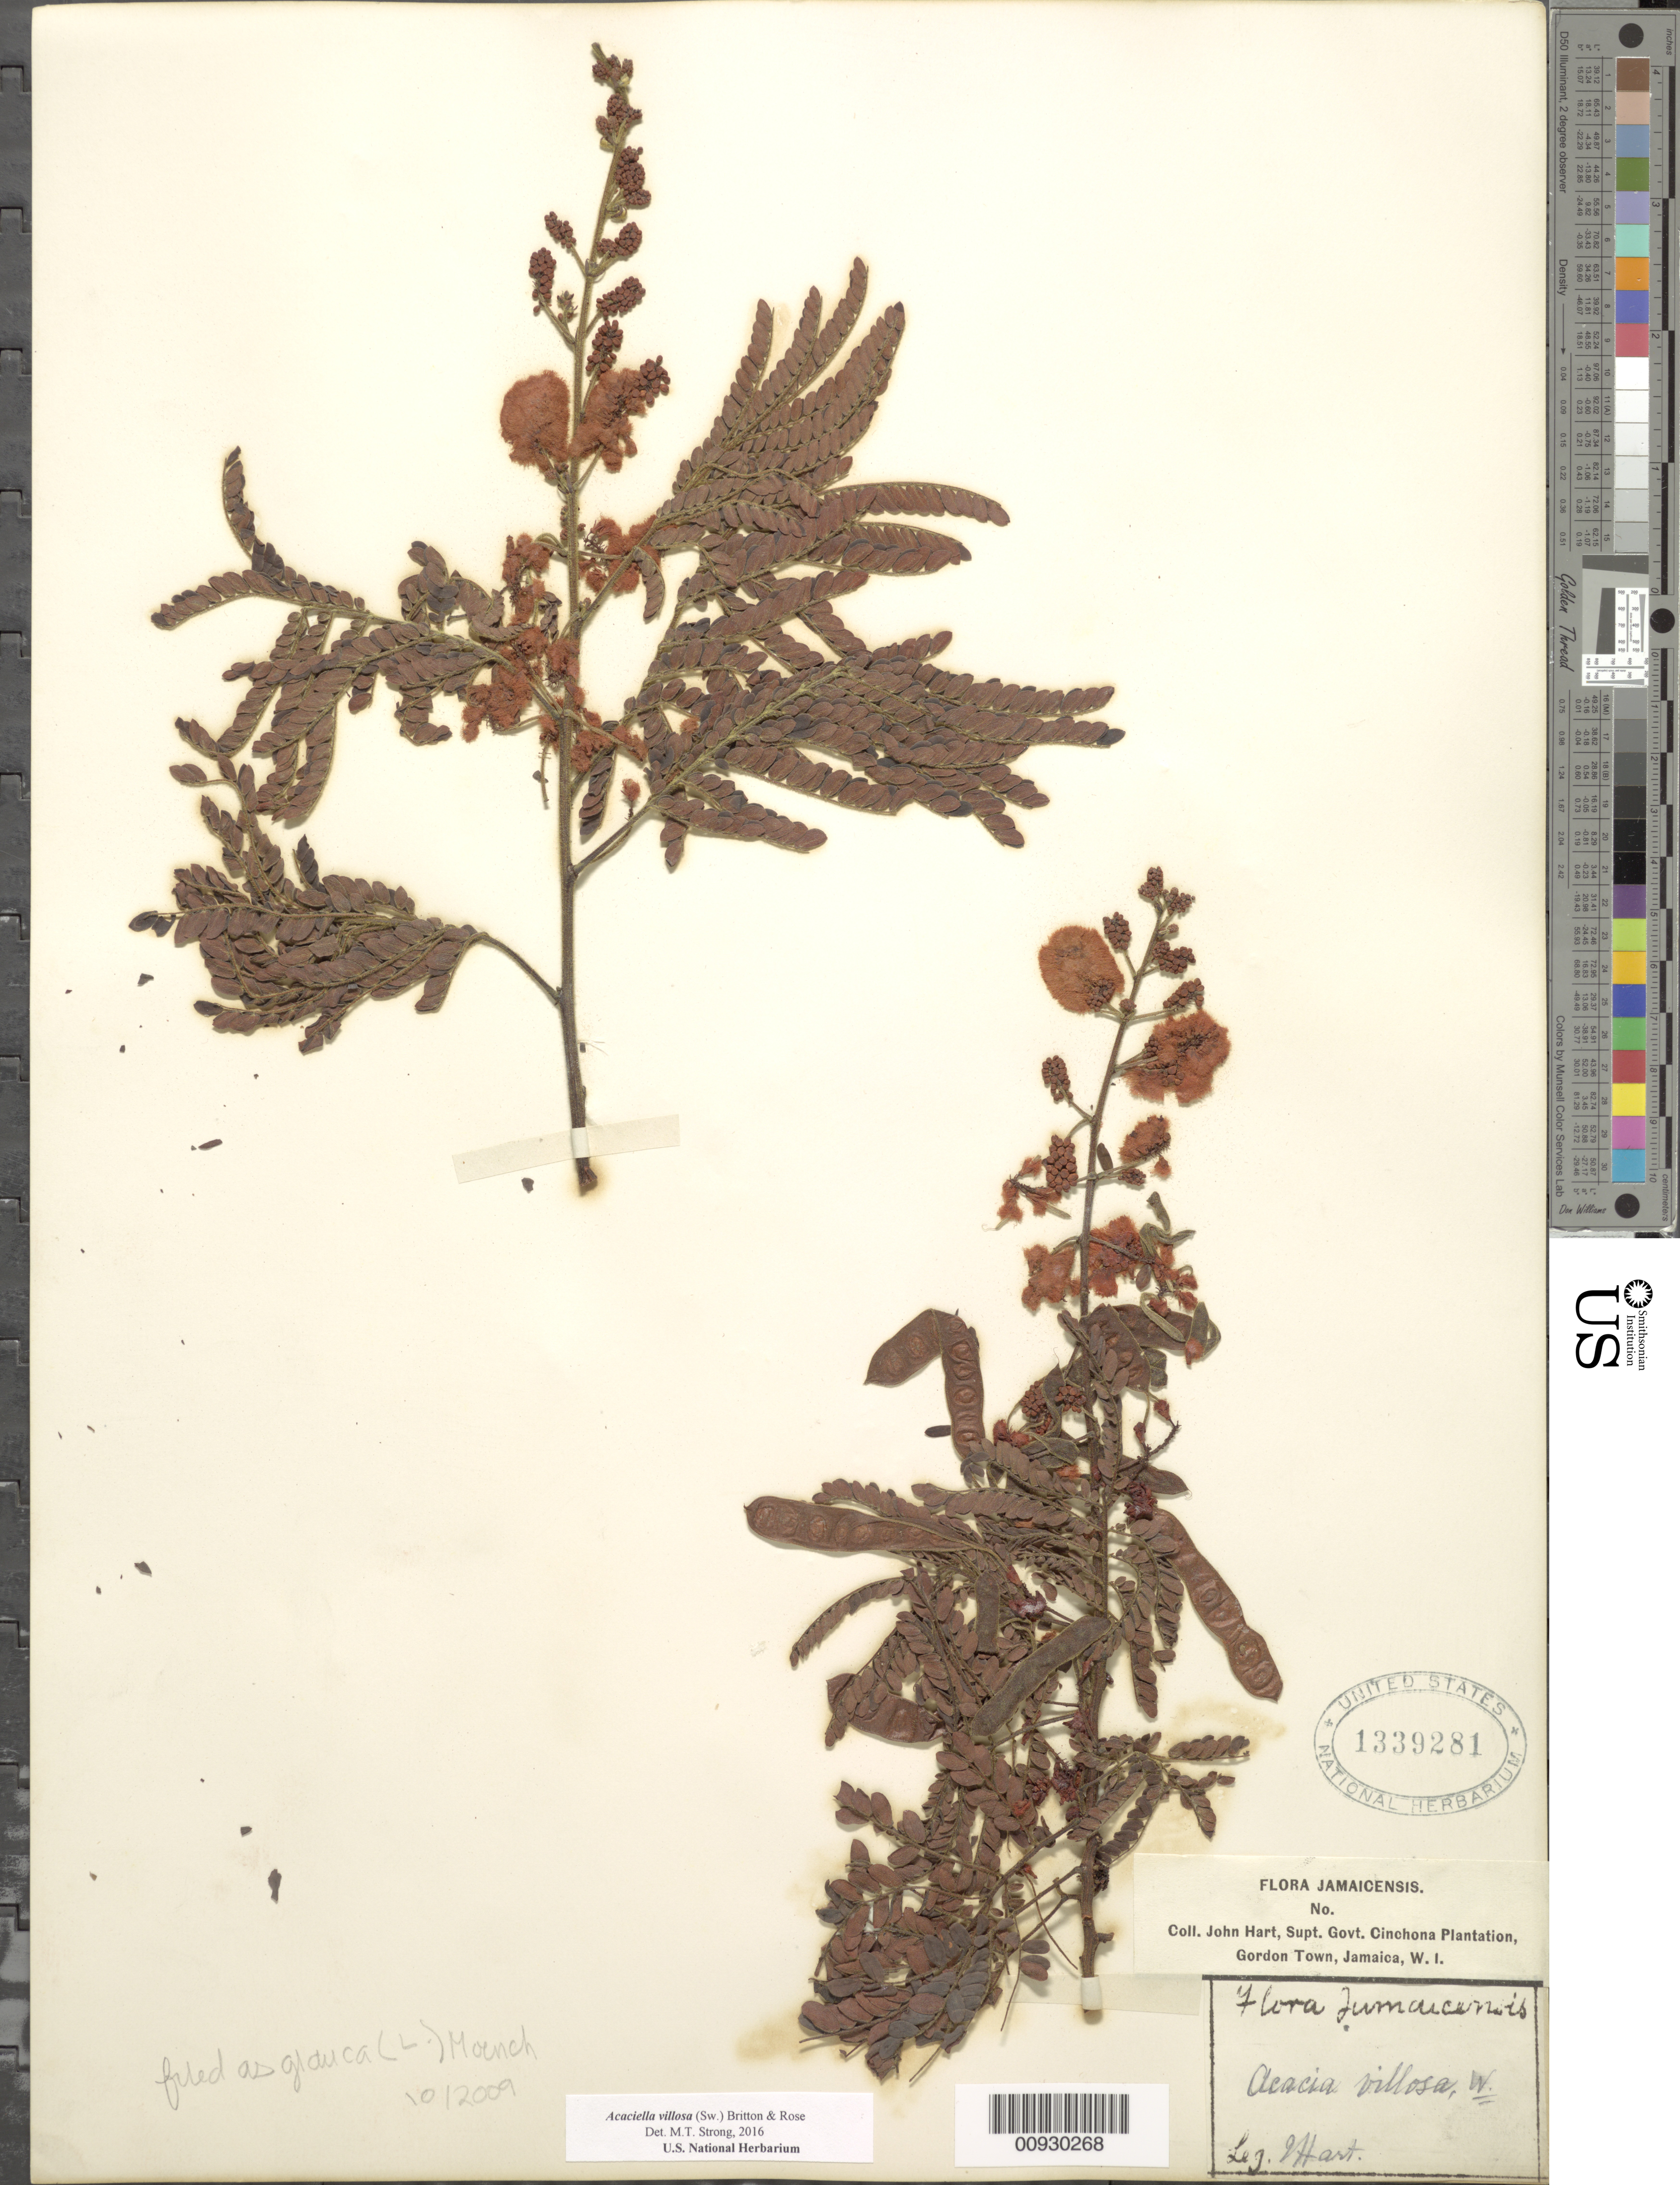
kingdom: Plantae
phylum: Tracheophyta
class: Magnoliopsida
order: Fabales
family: Fabaceae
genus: Acaciella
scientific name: Acaciella villosa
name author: (Sw.) Britton & Rose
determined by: Strong, M. T., (US), Smithsonian Institution - National Museum of Natural History (UNITED STATES)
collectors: J. Hart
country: Jamaica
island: Jamaica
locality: Gordon Town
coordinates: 0 N, 0 E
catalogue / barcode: US 1339281